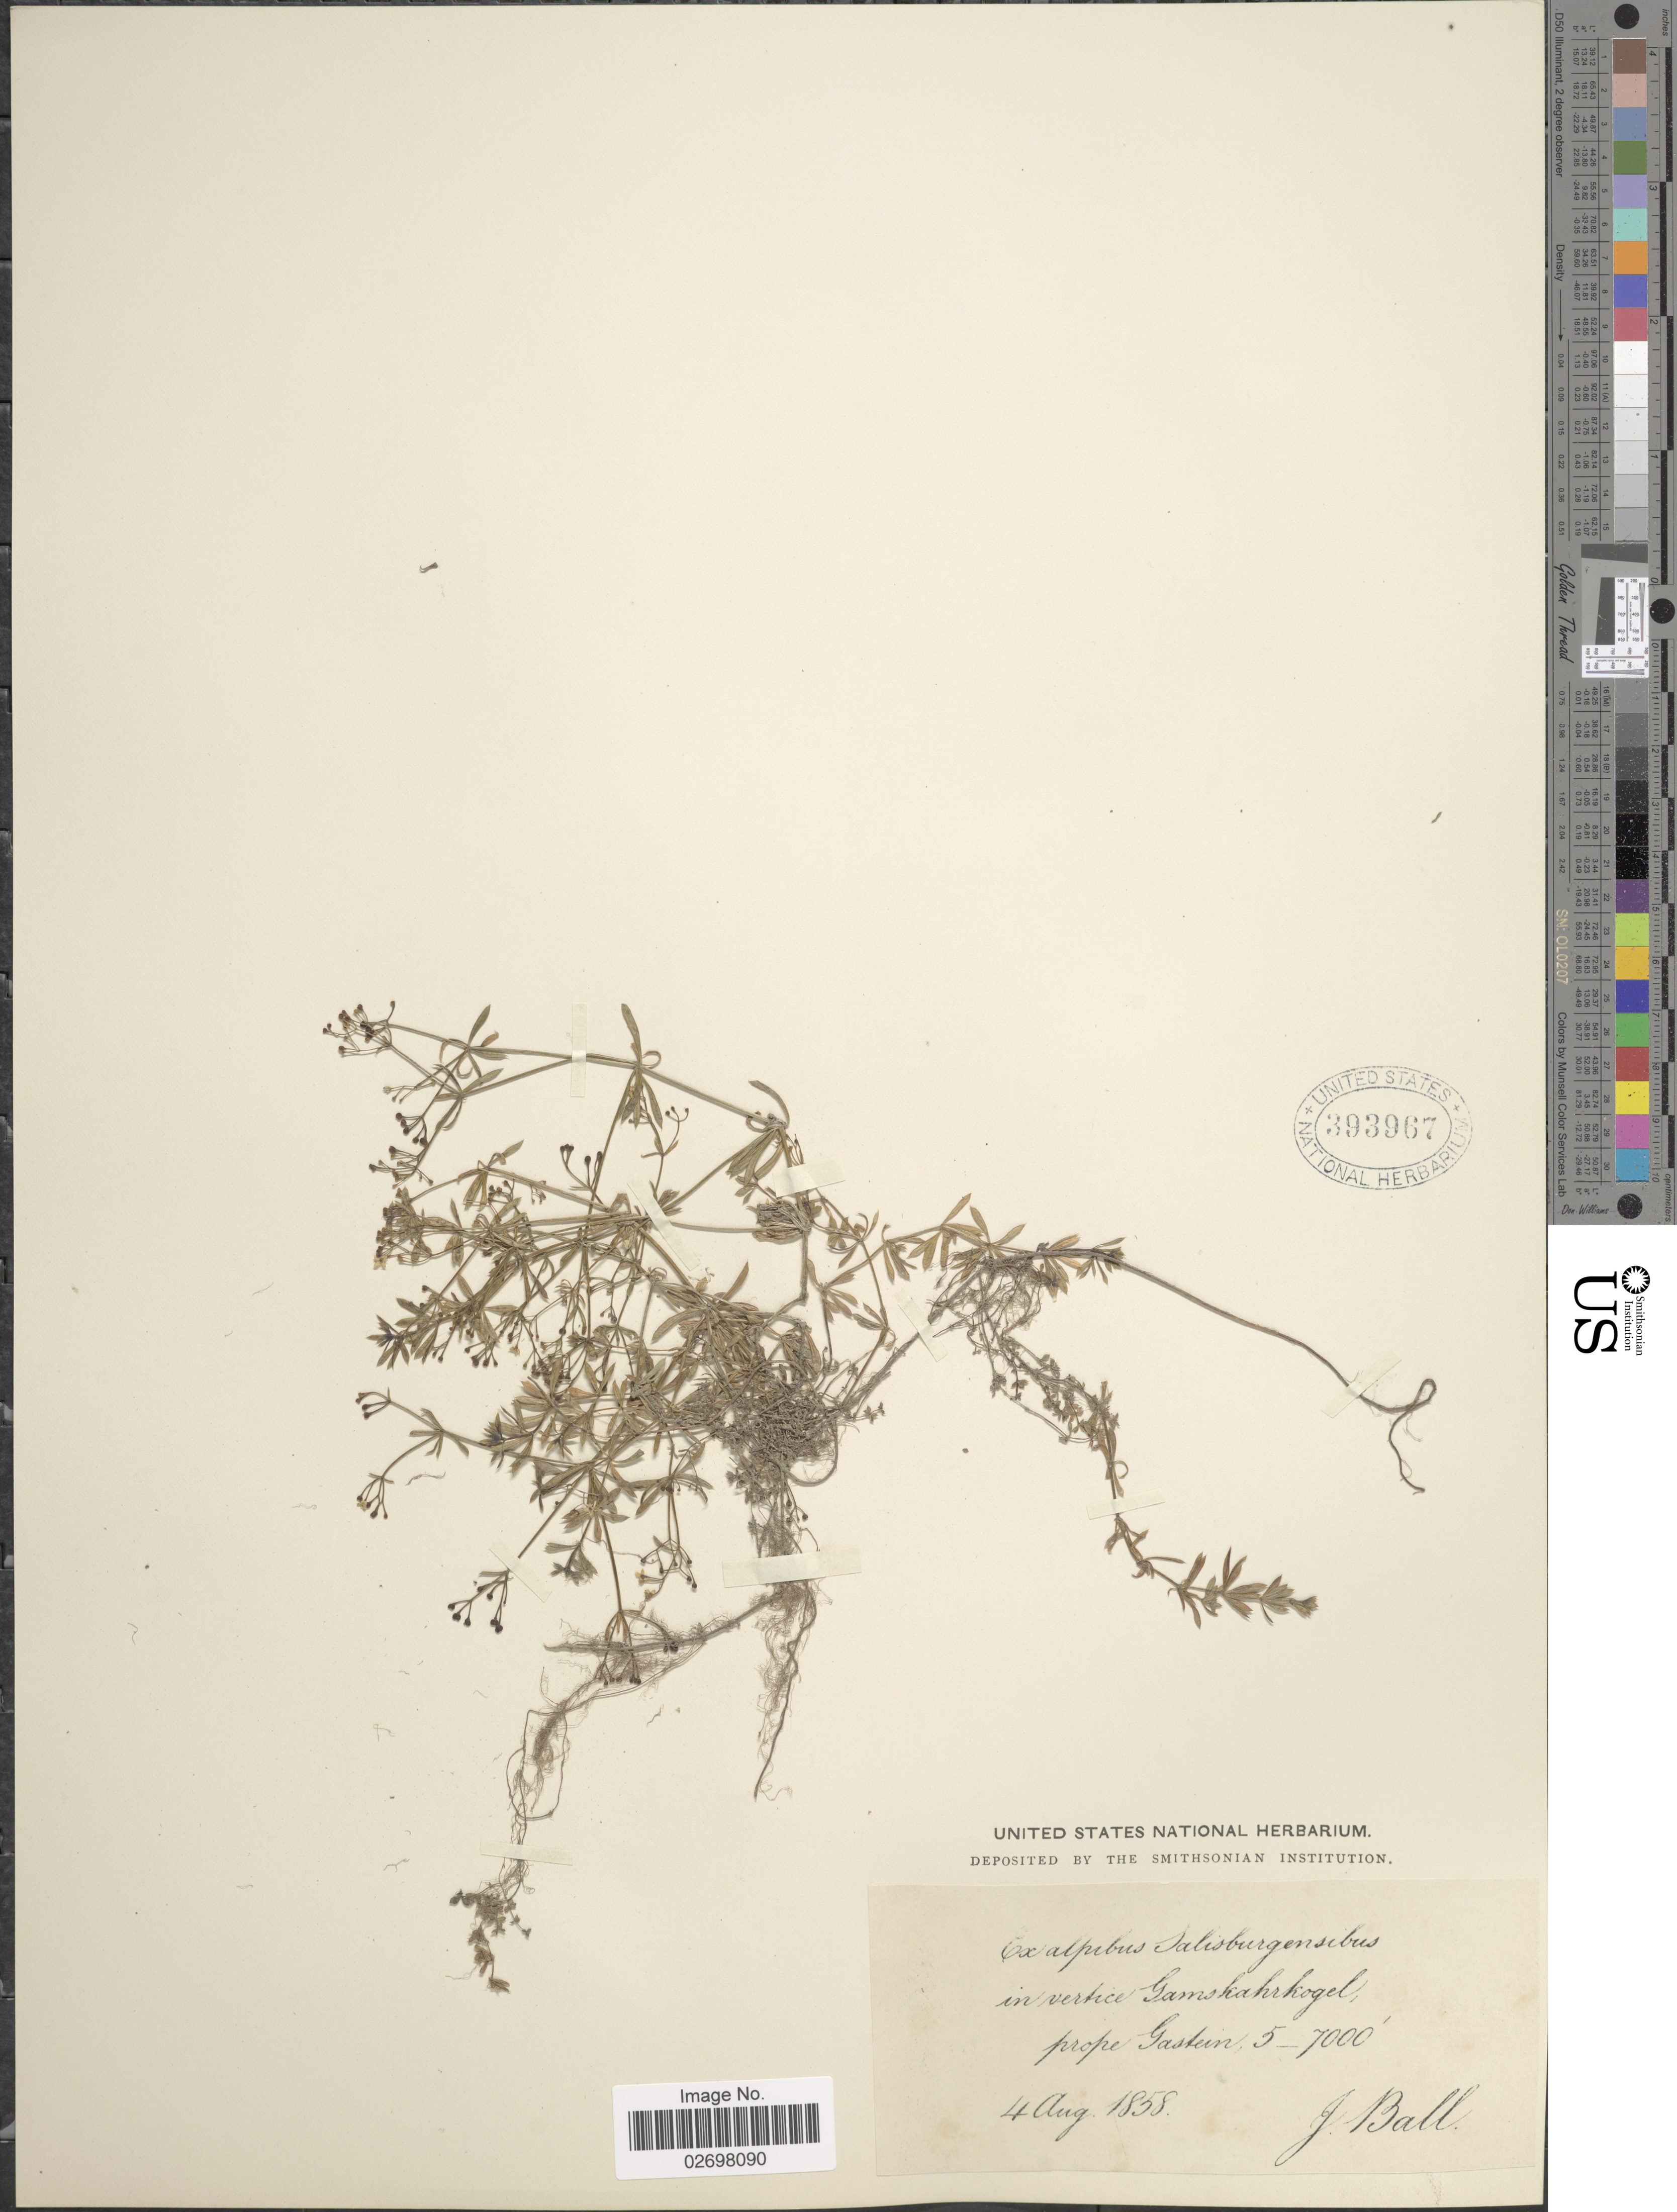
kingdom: Plantae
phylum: Tracheophyta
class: Magnoliopsida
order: Gentianales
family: Rubiaceae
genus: Galium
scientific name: Galium sp.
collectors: J. Ball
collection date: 1858-08-04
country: Austria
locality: Alpibus Salisburgensibus in vertic Gamskahrkogel, prope Gastein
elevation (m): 1524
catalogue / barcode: US 393967